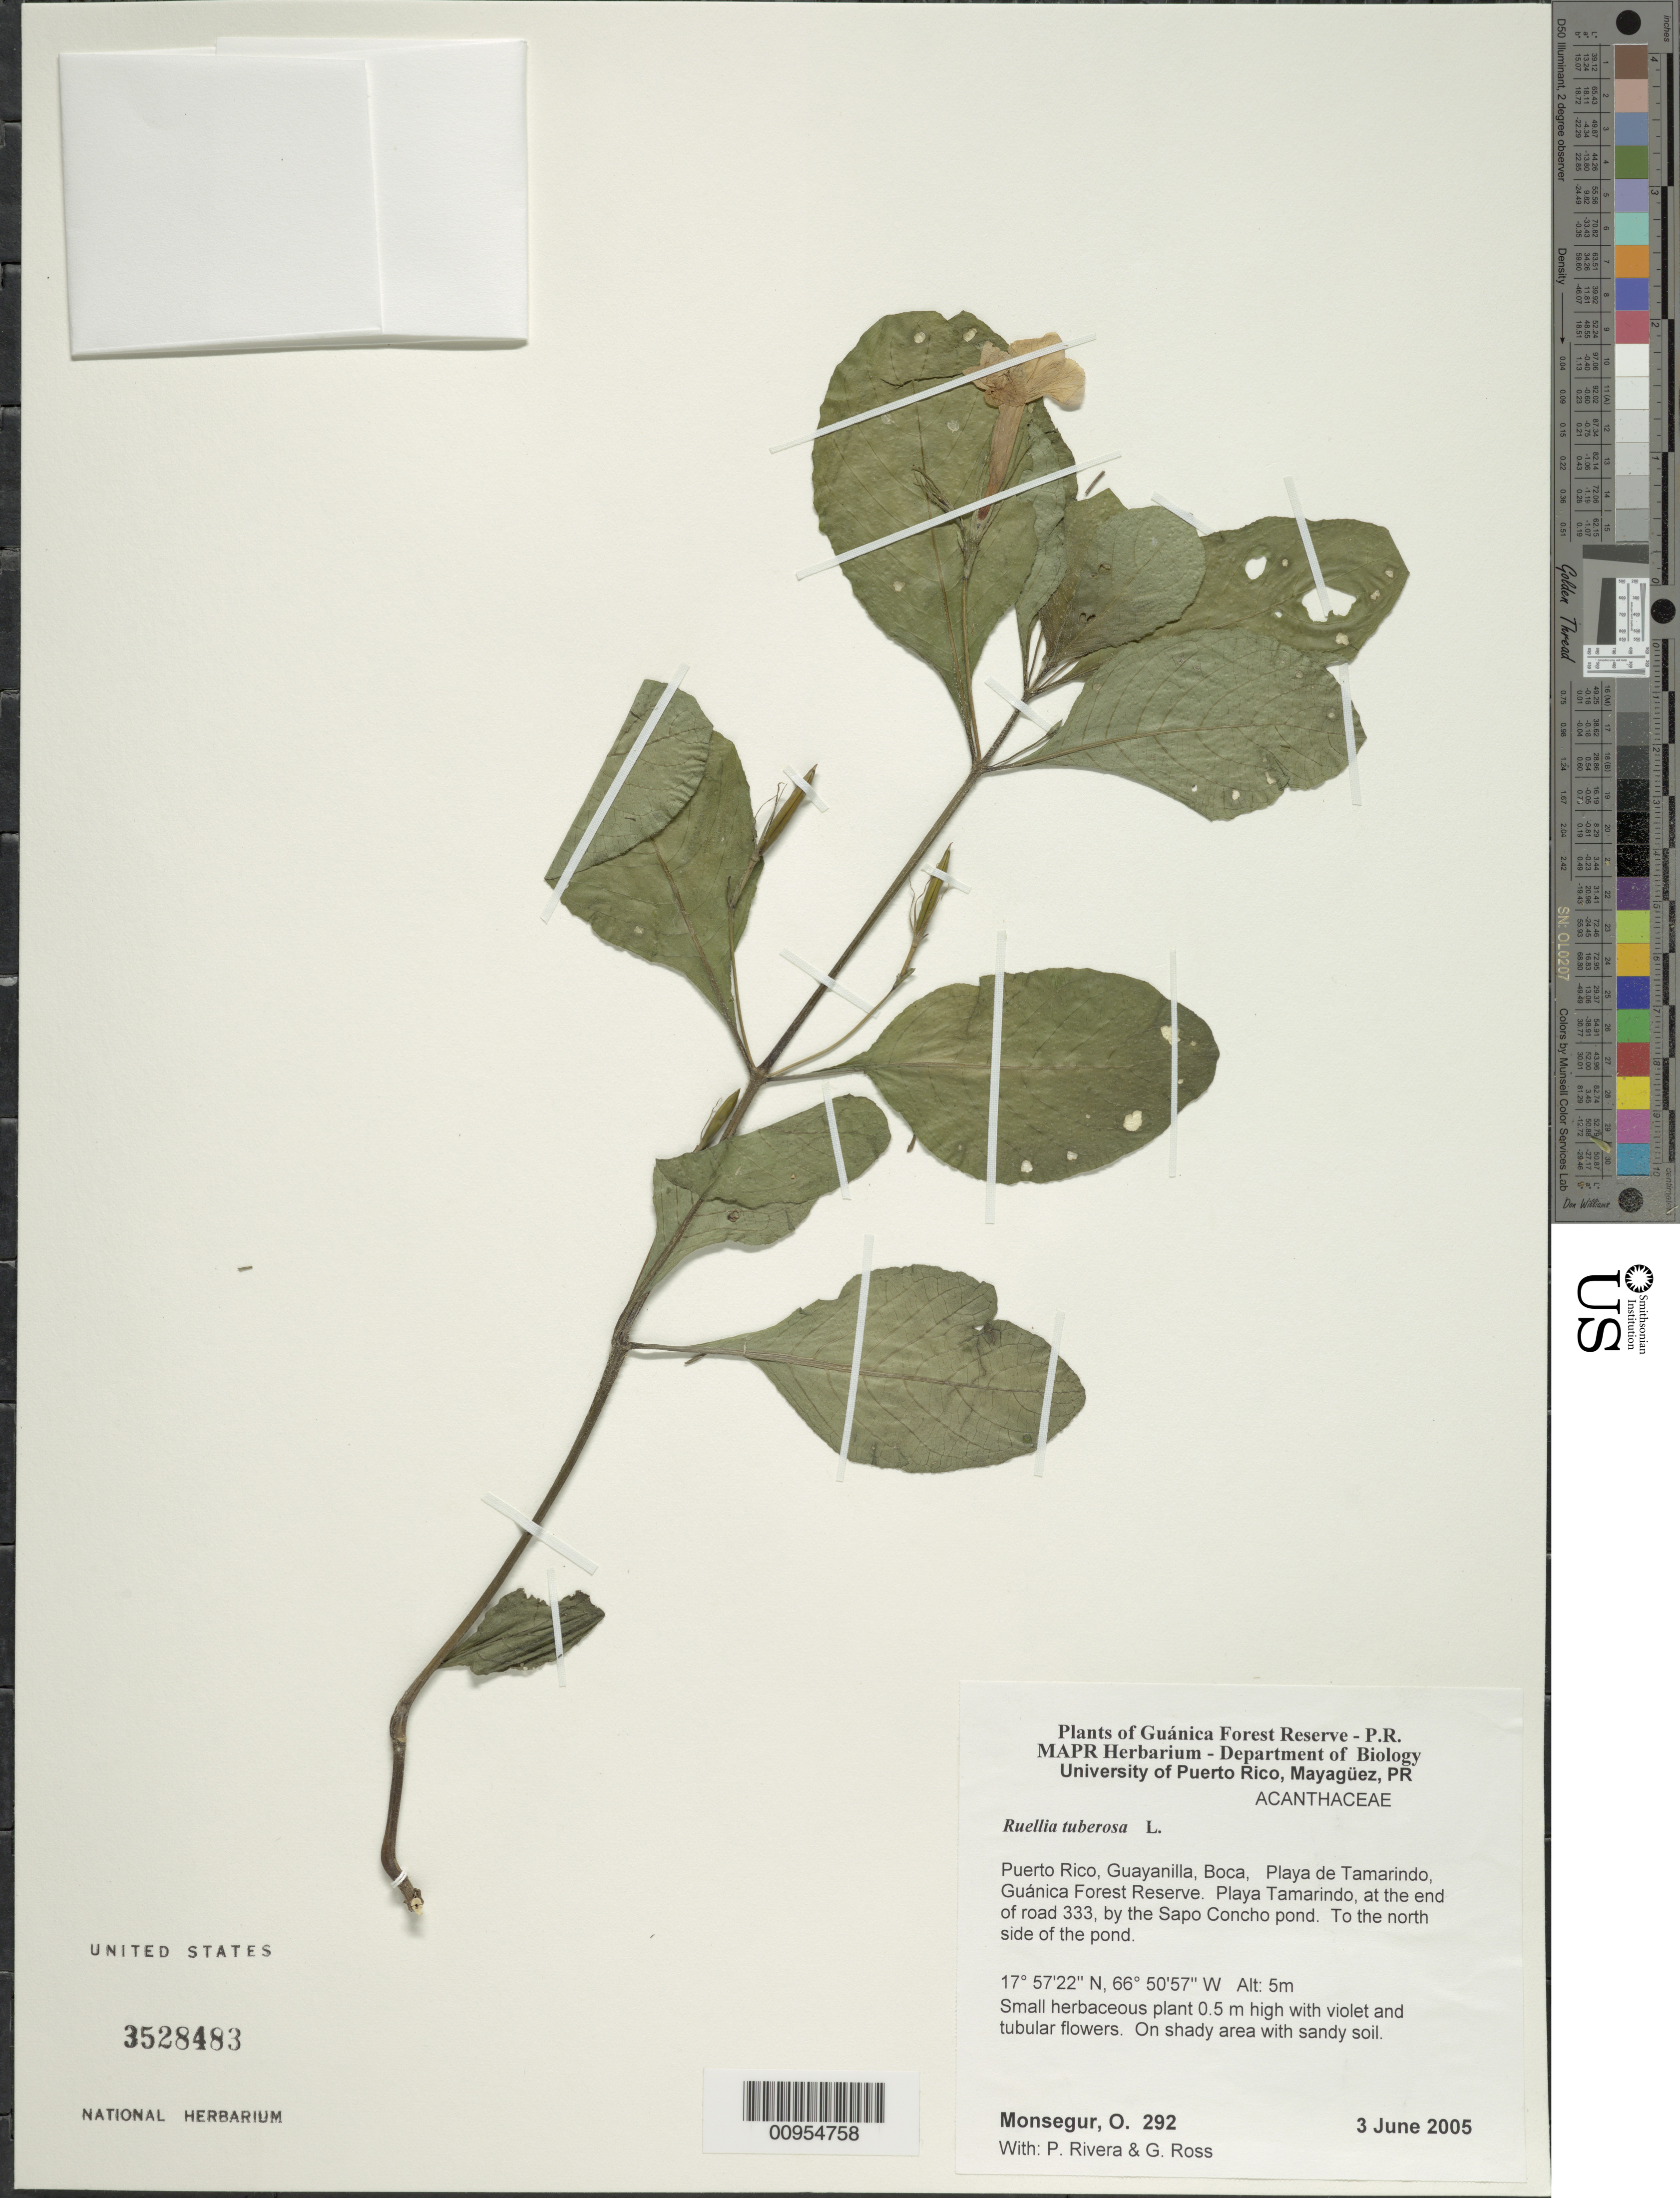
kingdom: Plantae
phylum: Tracheophyta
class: Magnoliopsida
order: Lamiales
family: Acanthaceae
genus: Ruellia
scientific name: Ruellia tuberosa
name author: L.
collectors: O. Monsegur, P. Rivera & G. Ross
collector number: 292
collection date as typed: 03 Jun 2005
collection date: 2005-06-03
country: Puerto Rico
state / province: Guayanilla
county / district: Boca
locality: Guánica Forest Reserve. Playa Tamarindo, at the end of road 333, by the Sapo Concho pond. To the north side of the pond.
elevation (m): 5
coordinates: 17.57219, 66.50571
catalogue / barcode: US 3528483